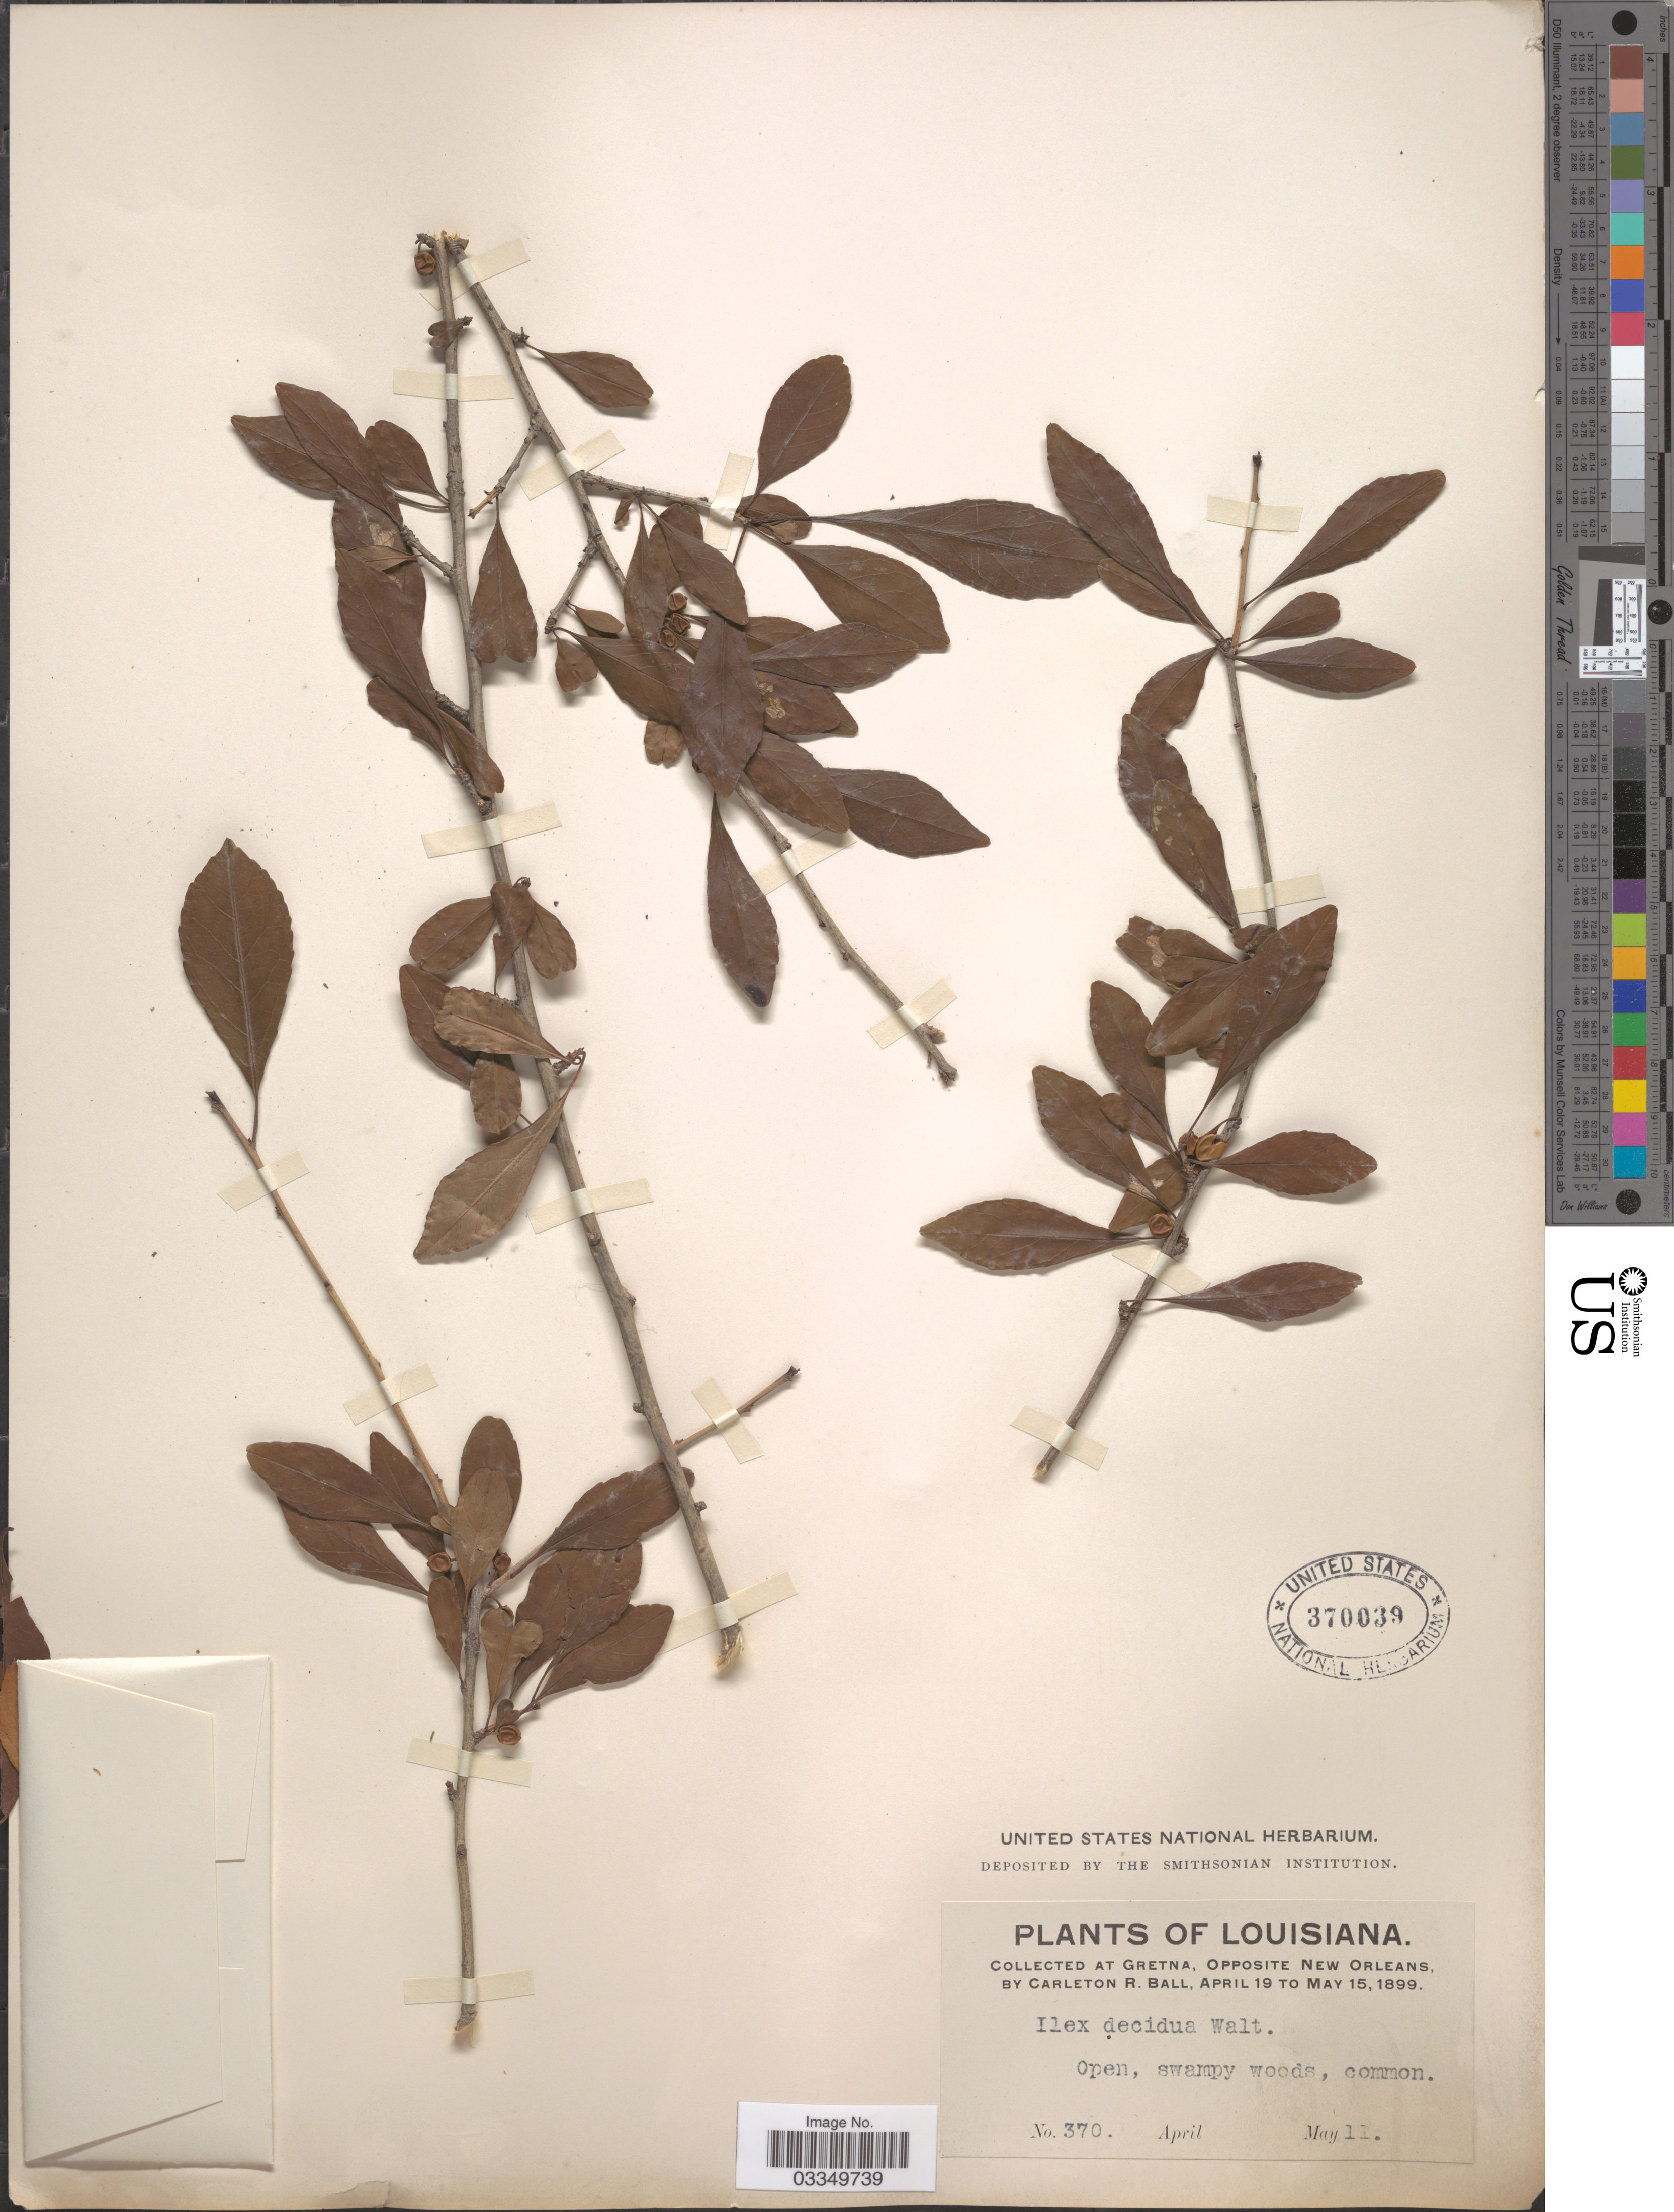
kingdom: Plantae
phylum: Tracheophyta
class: Magnoliopsida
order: Aquifoliales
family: Aquifoliaceae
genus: Ilex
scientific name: Ilex decidua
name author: Walter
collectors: C. R. Ball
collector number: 370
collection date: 1899-05-11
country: United States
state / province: Louisiana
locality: At Gretna, Opposite New Orleans.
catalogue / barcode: US 370039